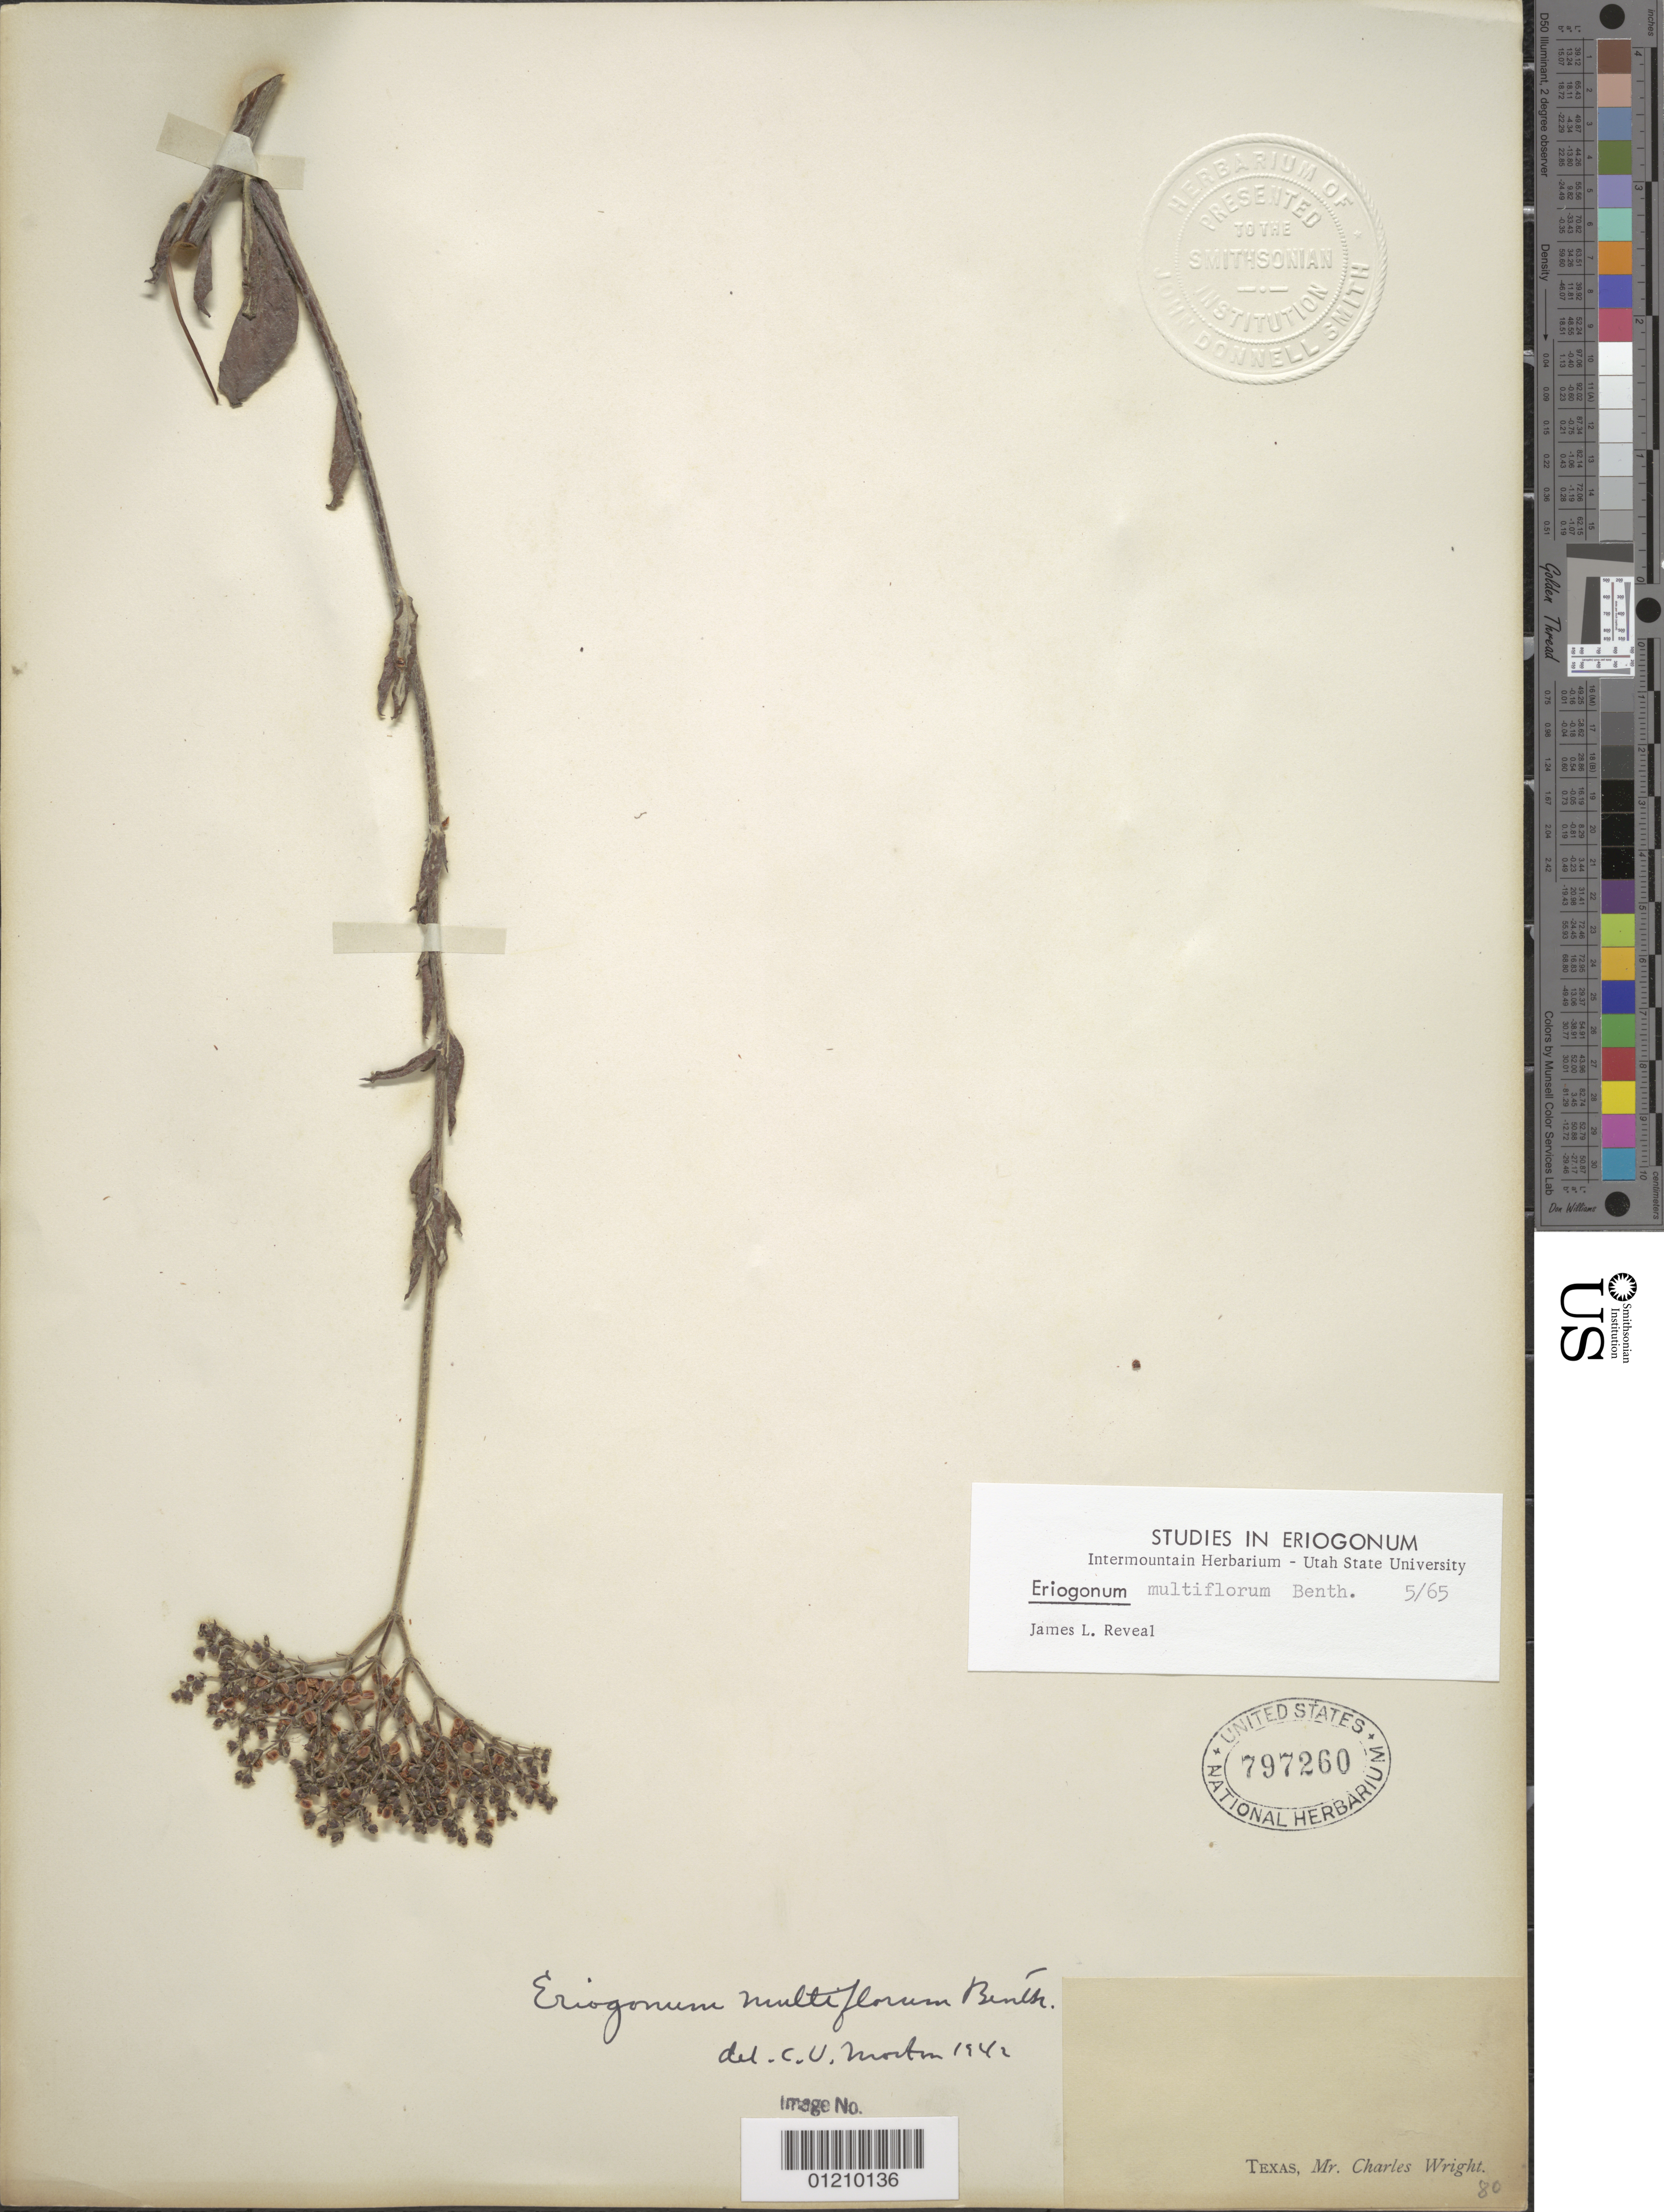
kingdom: Plantae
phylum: Tracheophyta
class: Magnoliopsida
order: Caryophyllales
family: Polygonaceae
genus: Eriogonum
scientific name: Eriogonum multiflorum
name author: Benth.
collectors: C. Wright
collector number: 80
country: United States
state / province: Texas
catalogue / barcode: US 797260